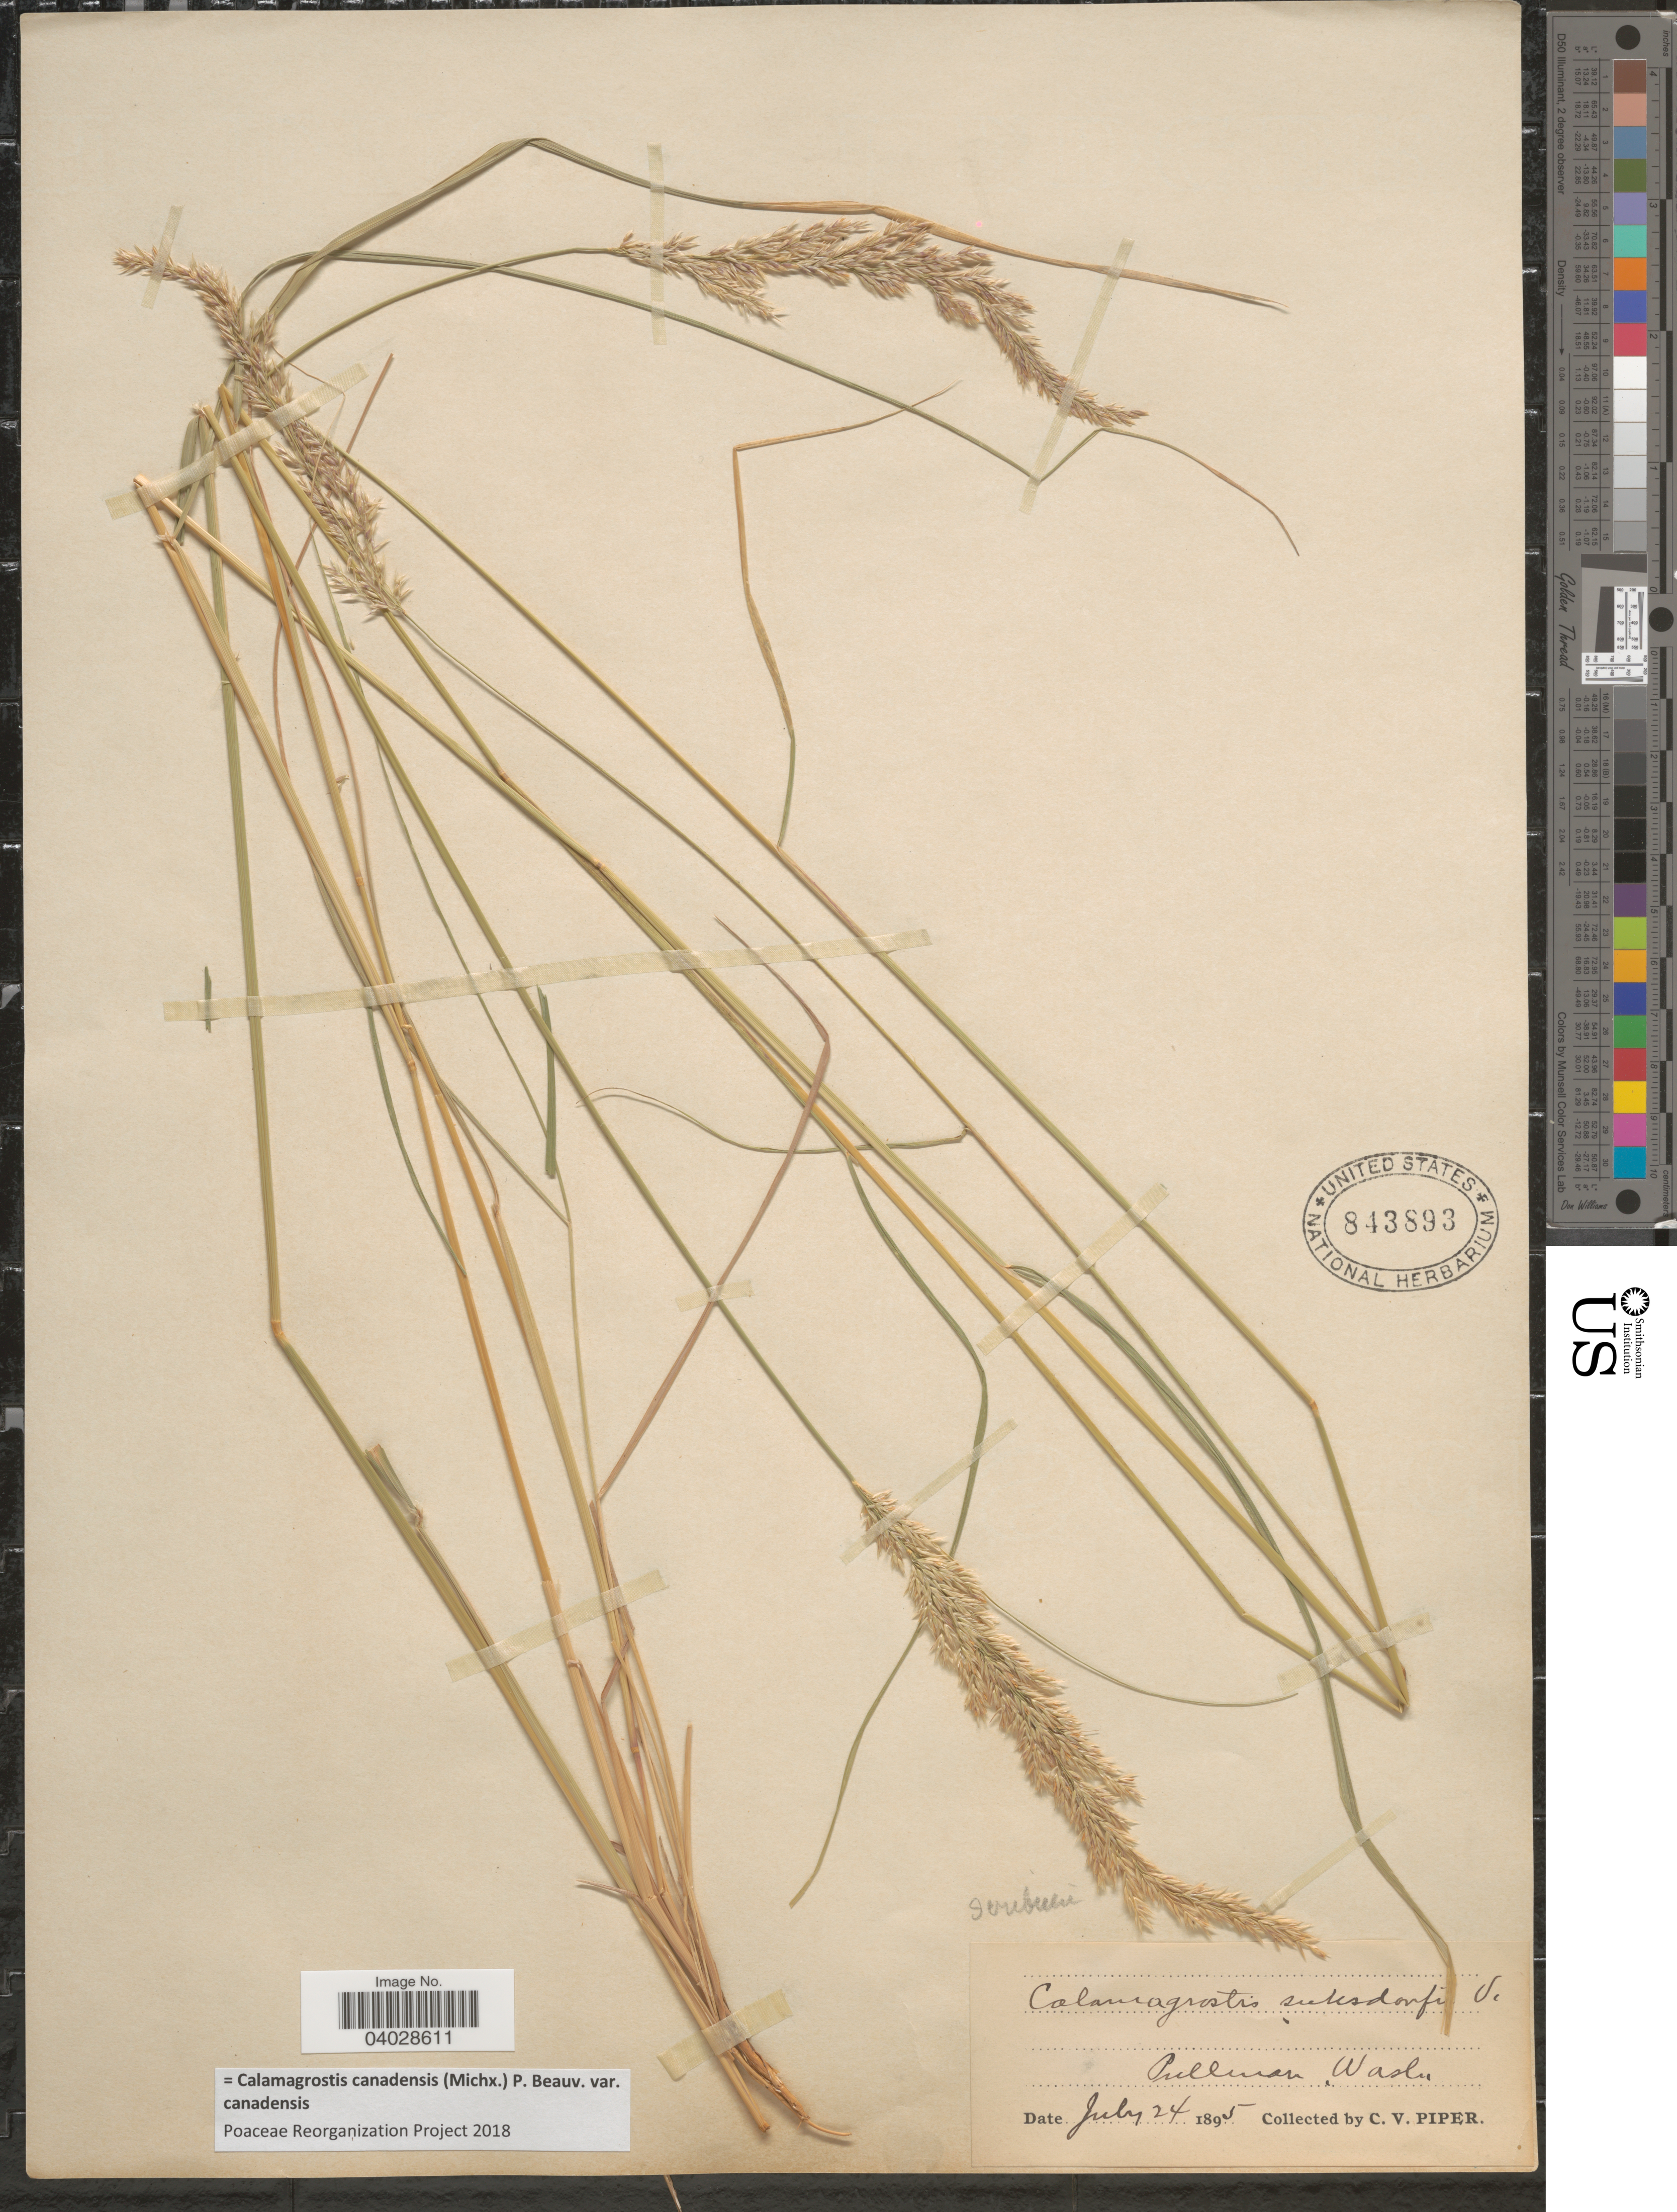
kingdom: Plantae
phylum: Tracheophyta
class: Liliopsida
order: Poales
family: Poaceae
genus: Calamagrostis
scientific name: Calamagrostis canadensis var. canadensis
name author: (Michx.) P. Beauv.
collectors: C. V. Piper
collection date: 1895-07-24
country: United States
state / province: Washington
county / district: Whitman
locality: Pullman.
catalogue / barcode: US 843893